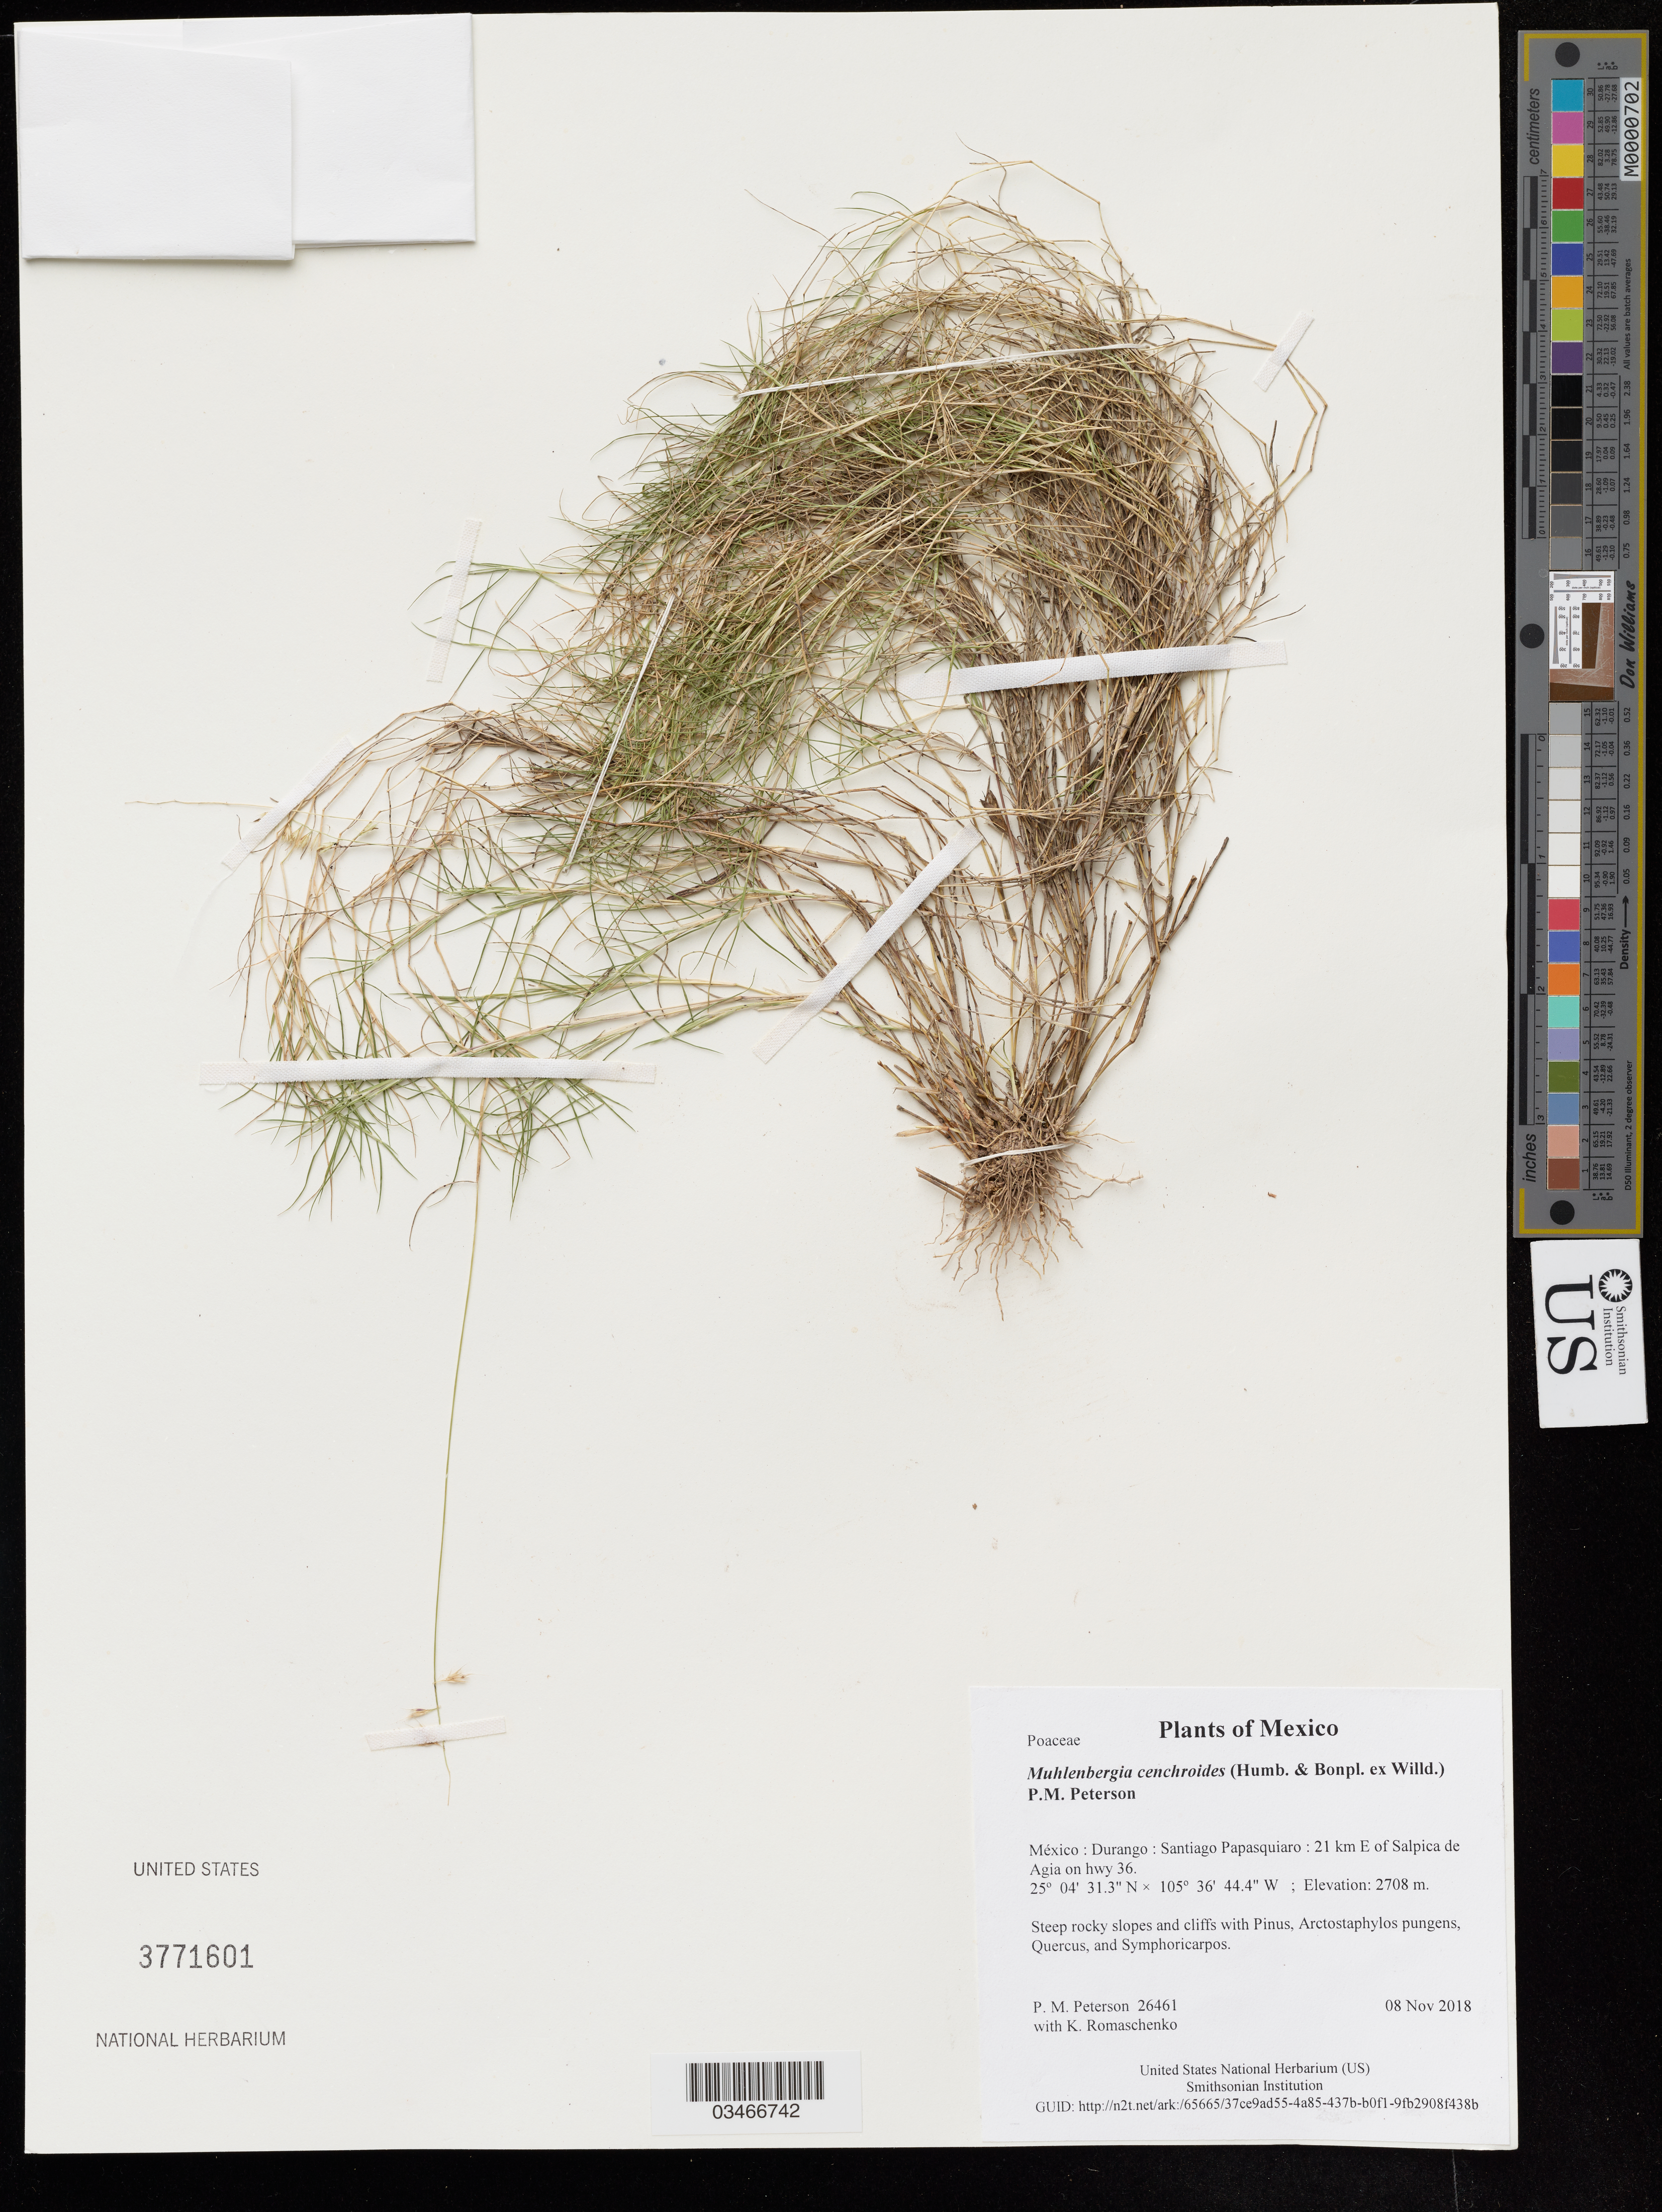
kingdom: Plantae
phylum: Tracheophyta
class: Liliopsida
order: Poales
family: Poaceae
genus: Muhlenbergia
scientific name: Muhlenbergia cenchroides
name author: (Humb. & Bonpl. ex Willd.) P.M. Peterson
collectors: P. M. Peterson & K. Romaschenko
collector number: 26461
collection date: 2018-11-08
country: México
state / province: Durango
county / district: Santiago Papasquiaro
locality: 21 km E of Salpica de Agia on hwy 36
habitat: Steep rocky slopes and cliffs with Pinus, Arctostaphylos pungens, Quercus, and Symphoricarpos.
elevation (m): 2708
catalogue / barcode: US 3771601